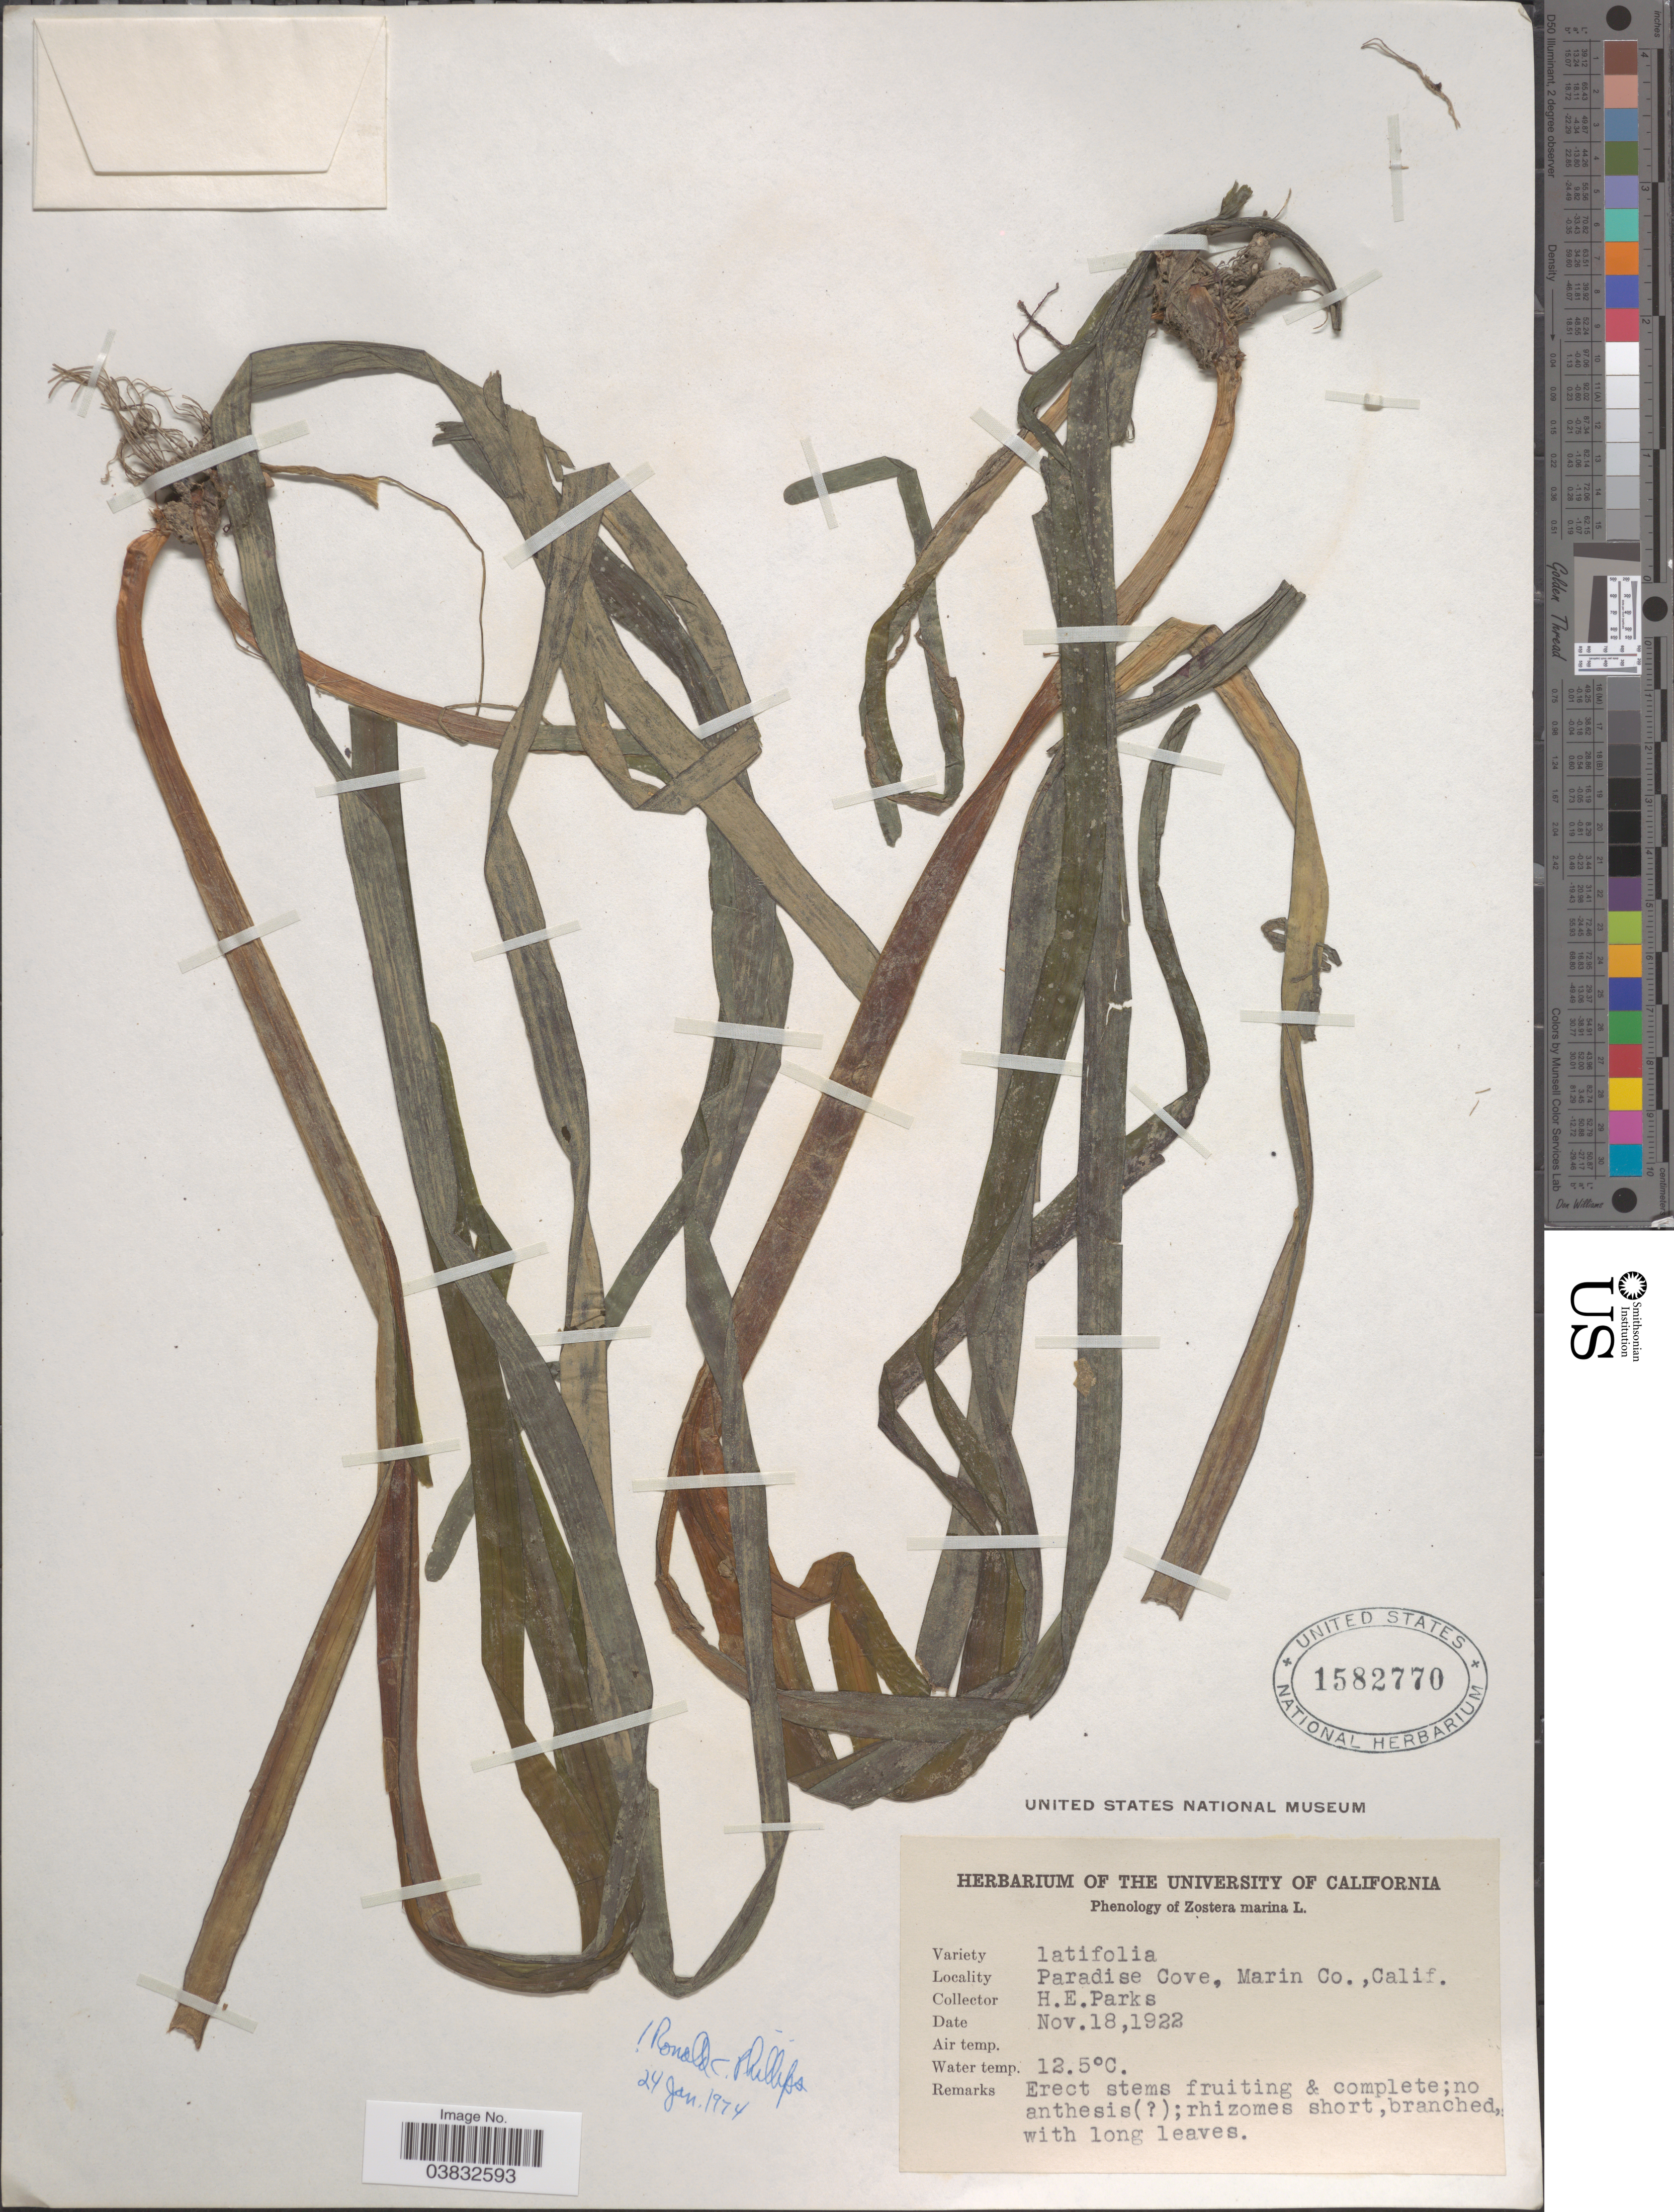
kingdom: Plantae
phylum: Tracheophyta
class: Liliopsida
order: Alismatales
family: Zosteraceae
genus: Zostera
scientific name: Zostera marina var. latifolia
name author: L.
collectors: H. E. Parks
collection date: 1922-11-18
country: United States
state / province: California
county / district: Marin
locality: Paradise Cove, Marin Co.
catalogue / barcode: US 1582770